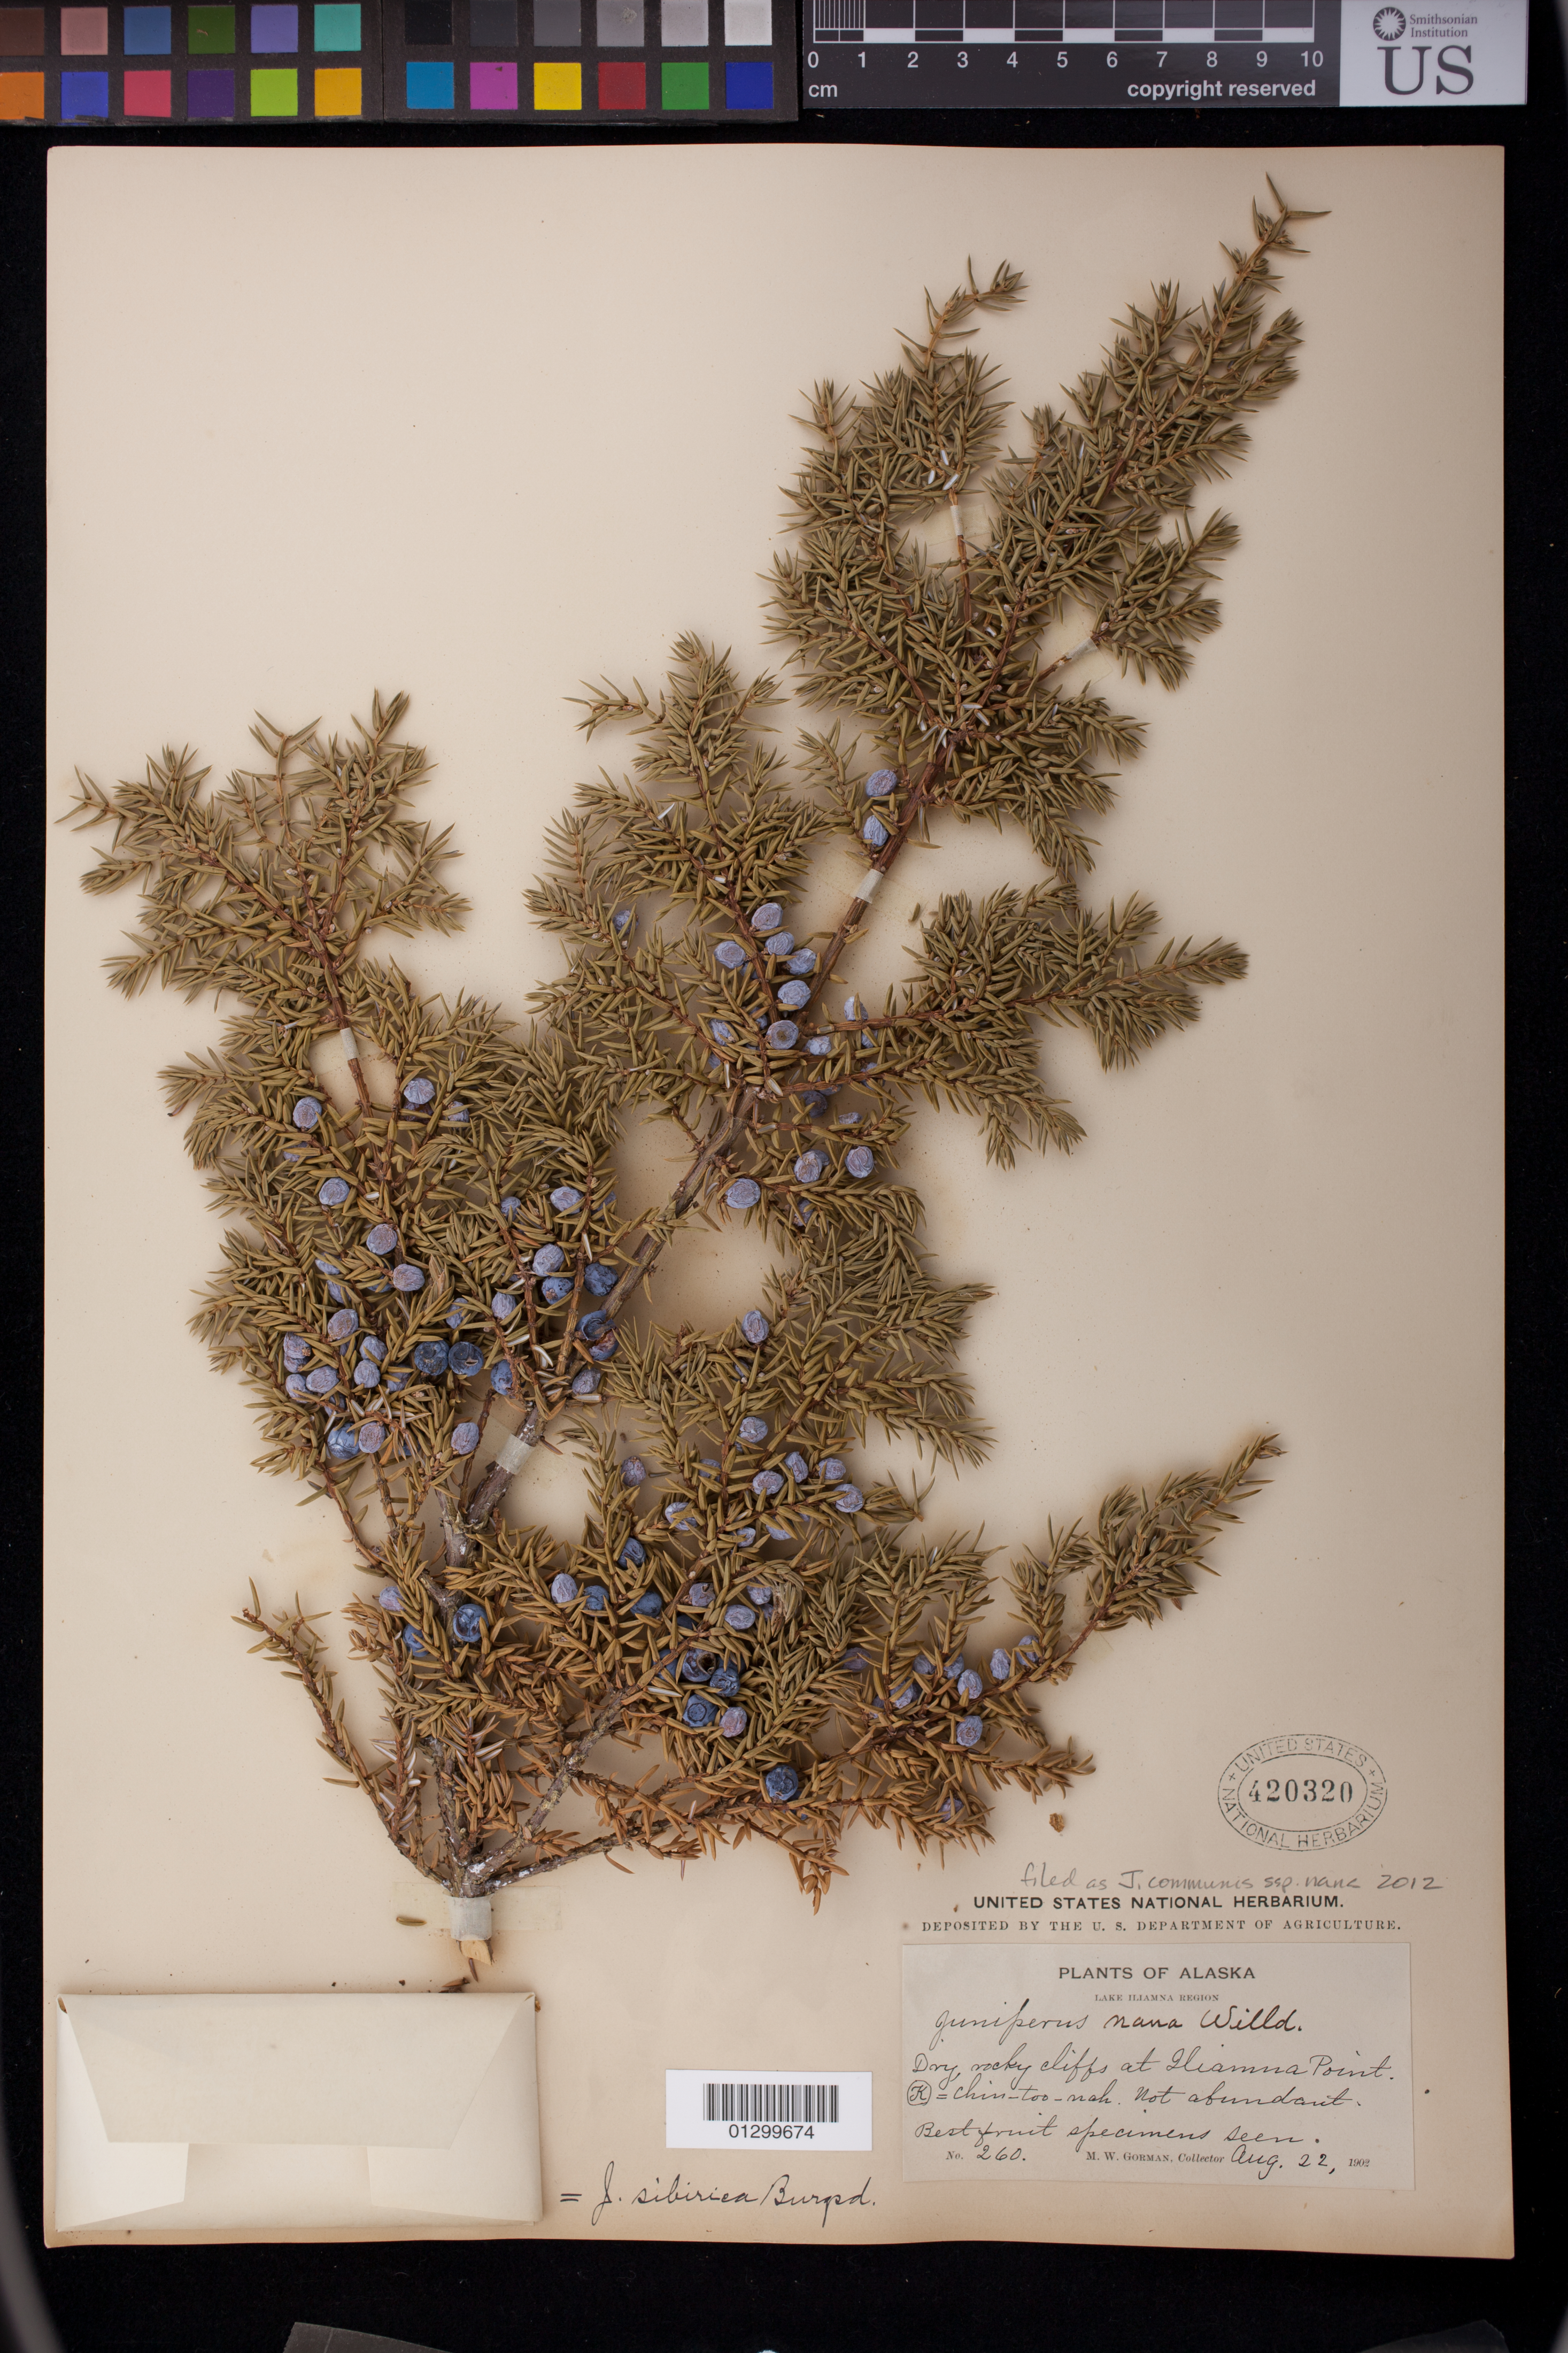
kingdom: Plantae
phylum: Tracheophyta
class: Pinopsida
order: Pinales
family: Cupressaceae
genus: Juniperus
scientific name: Juniperus communis subsp. nana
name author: (Willd.) Syme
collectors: M. W. Gorman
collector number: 260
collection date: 1899-08-22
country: United States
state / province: Alaska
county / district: Lake and Peninsula Borough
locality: Iliamna Point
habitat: Dry, rocky cliffs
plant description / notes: Not abundant. Best fruit specimens seen.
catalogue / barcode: US 420320